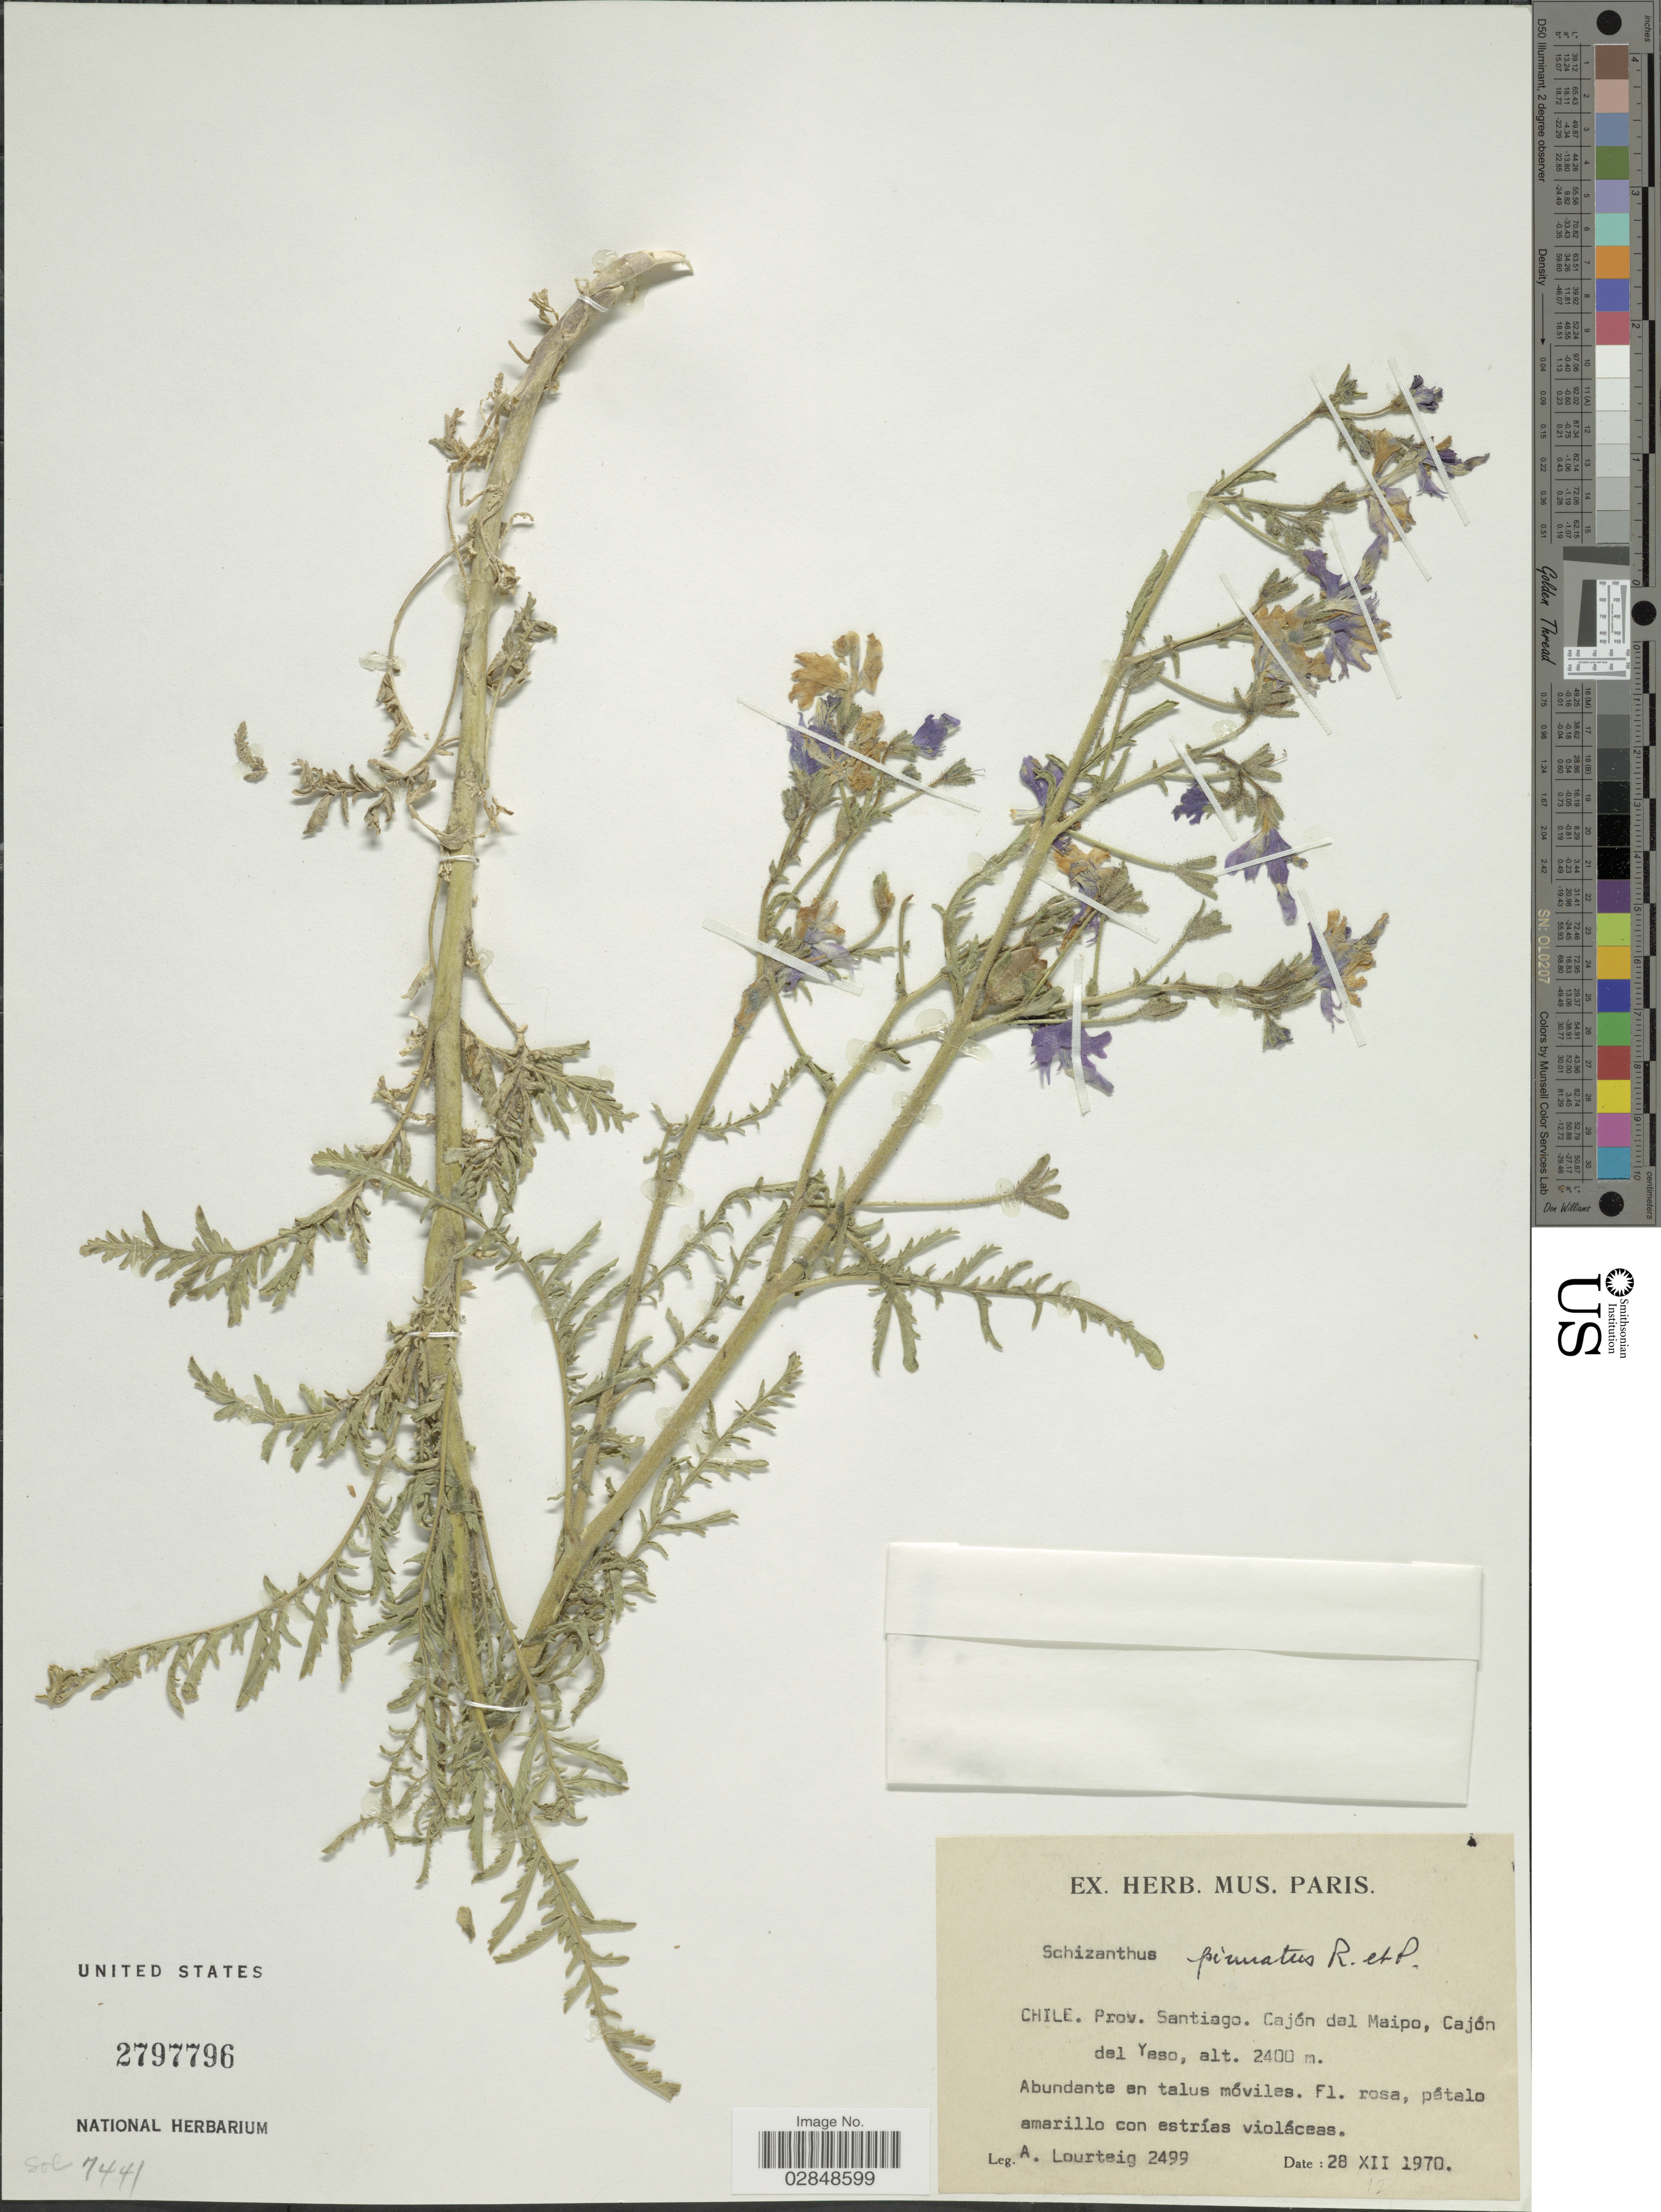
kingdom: Plantae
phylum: Tracheophyta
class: Magnoliopsida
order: Solanales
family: Solanaceae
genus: Schizanthus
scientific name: Schizanthus pinnatus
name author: Ruiz & Pav.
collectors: A. Lourteig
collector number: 2499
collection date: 1970-12-28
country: Chile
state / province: Región Metropolitana (RM)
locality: Prov. Santiago. Cajón del Maipo, Cajón del Yaso.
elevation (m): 2400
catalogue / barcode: US 2797796